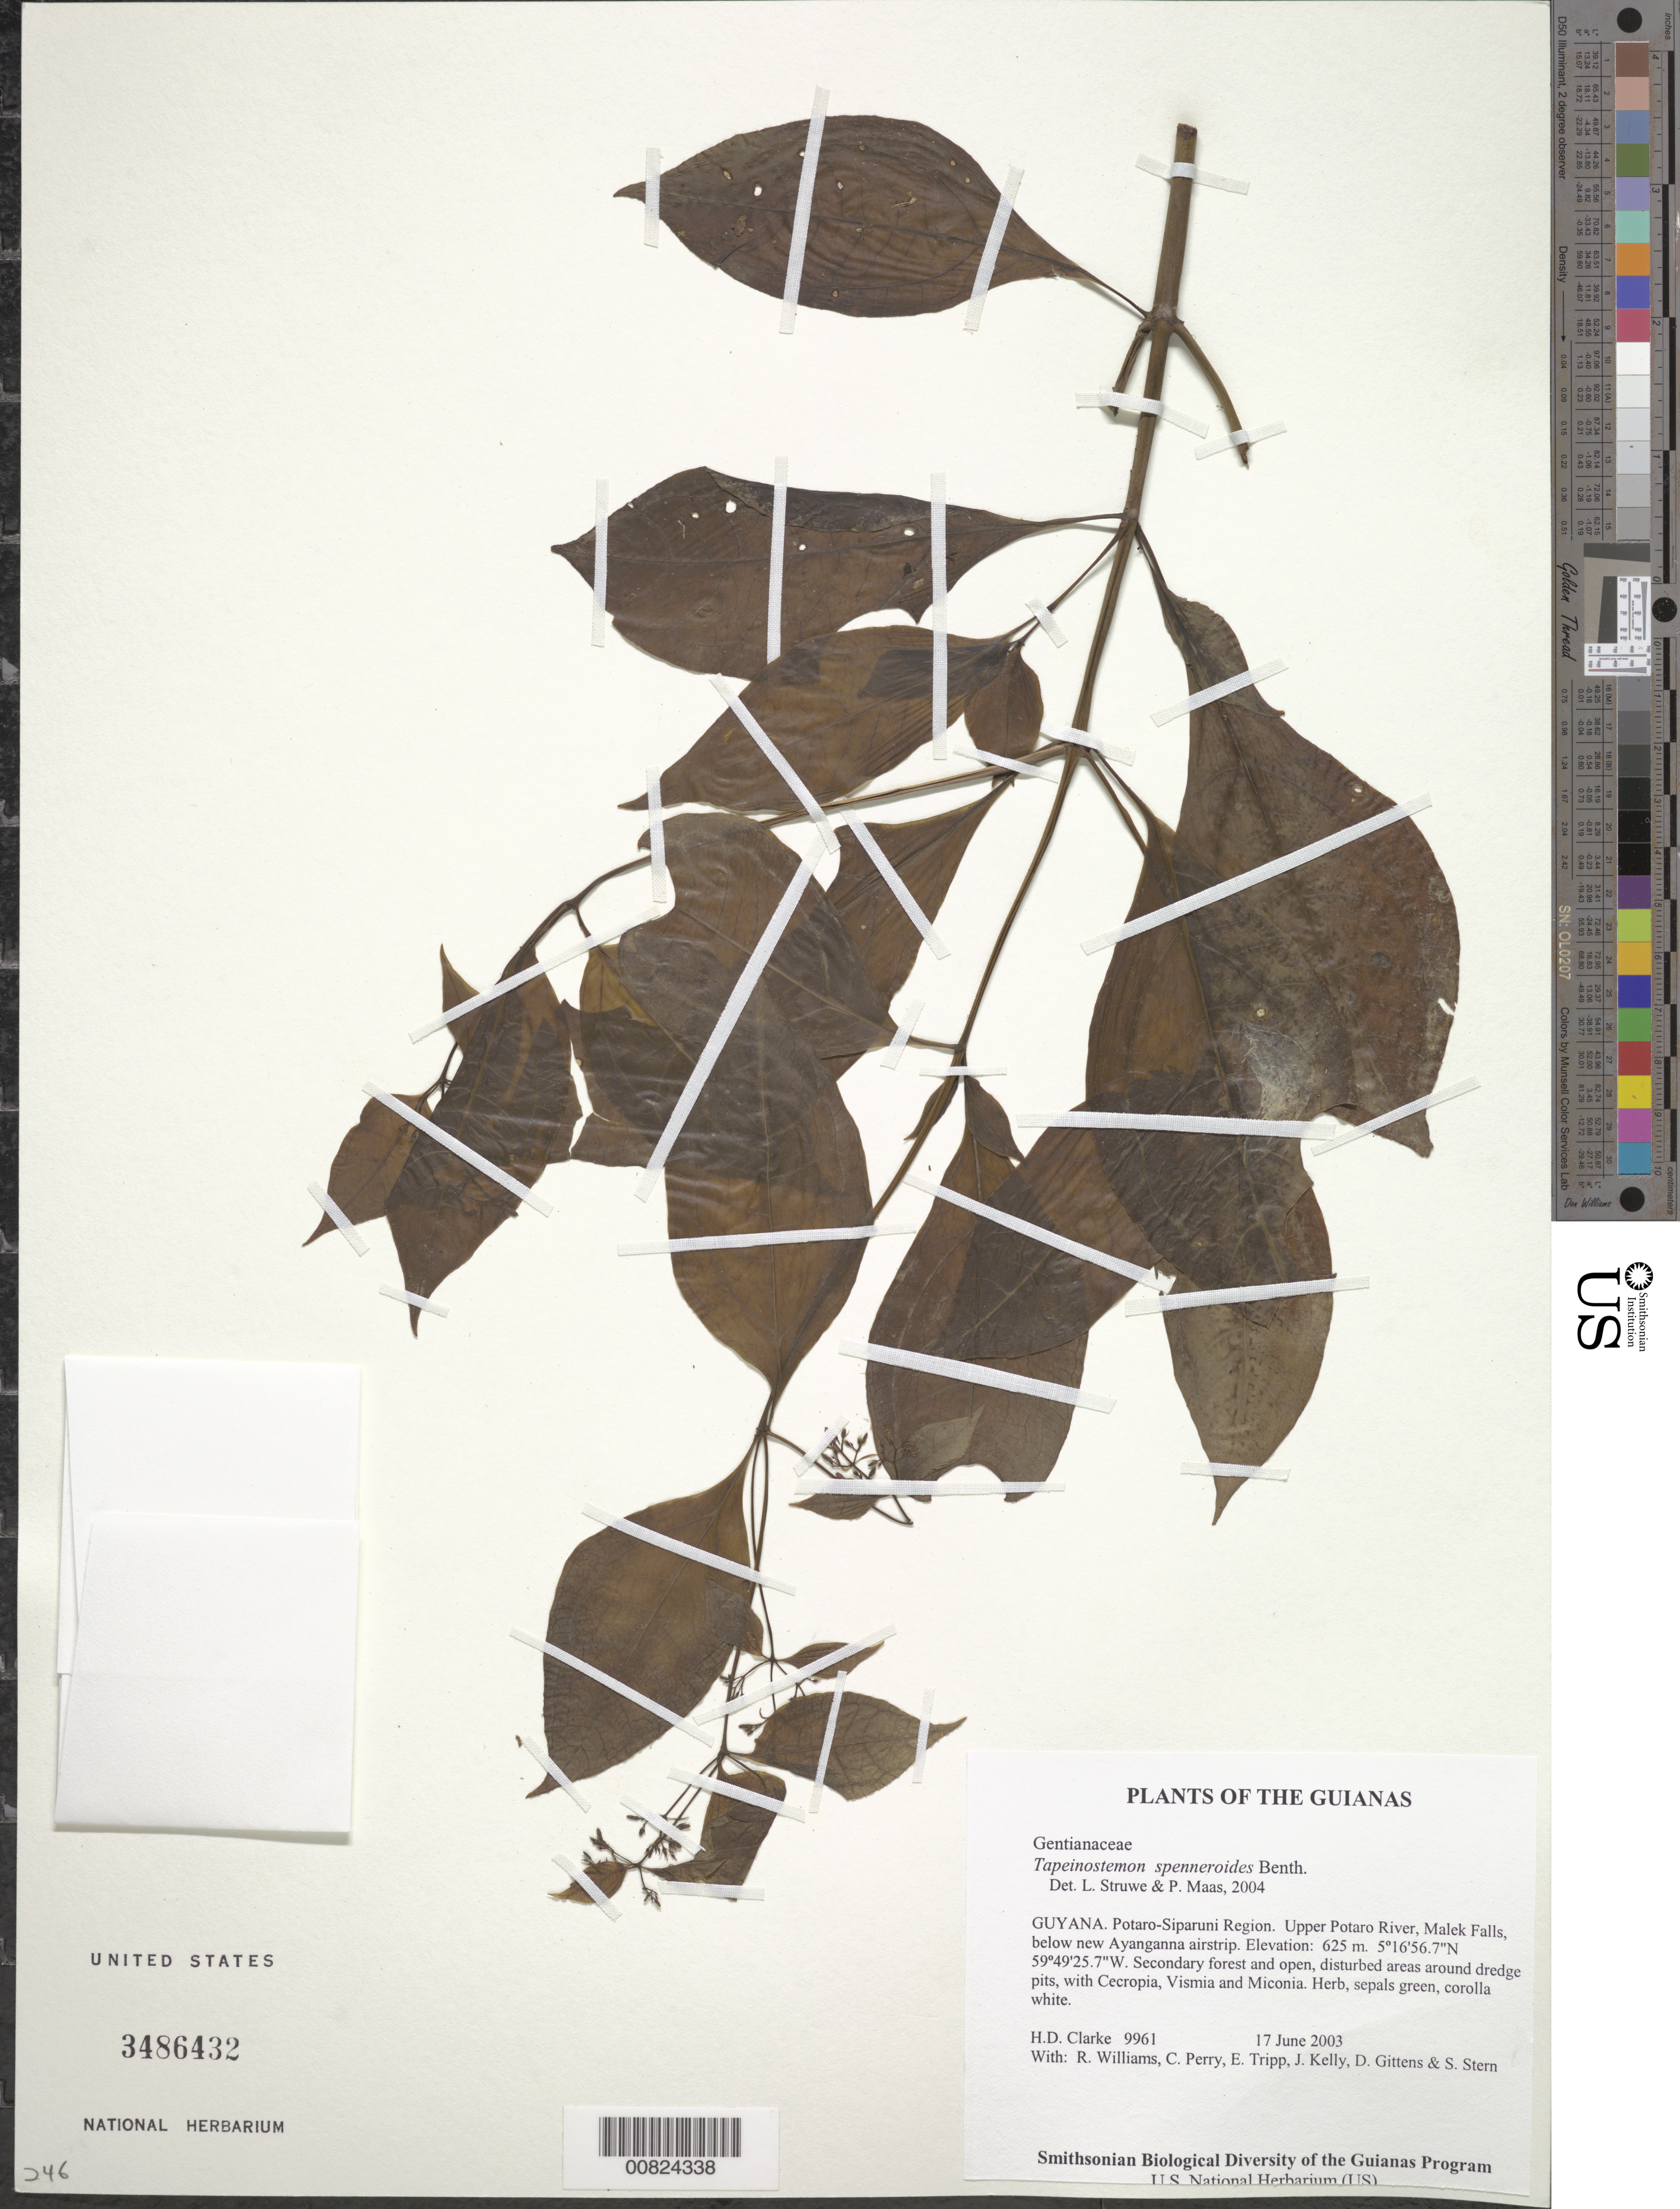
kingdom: Plantae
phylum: Tracheophyta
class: Magnoliopsida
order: Gentianales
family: Gentianaceae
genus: Tapeinostemon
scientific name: Tapeinostemon spenneroides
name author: Benth.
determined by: Struwe, L.; Maas, P. J.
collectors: H. D. Clarke, R. Williams, C. Perry, E. Tripp, J. Kelly, D. Gittens & S. R. Stern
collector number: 9961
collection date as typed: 17 June 2003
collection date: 2003-06-17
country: Guyana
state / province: Potaro-Siparuni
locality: Upper Potaro River, Malek Falls, below new Ayanganna airstrip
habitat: Secondary forest and open, disturbed areas around dredge pits, with Cecropia, Vismia and Miconia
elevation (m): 625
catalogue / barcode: US 3486432